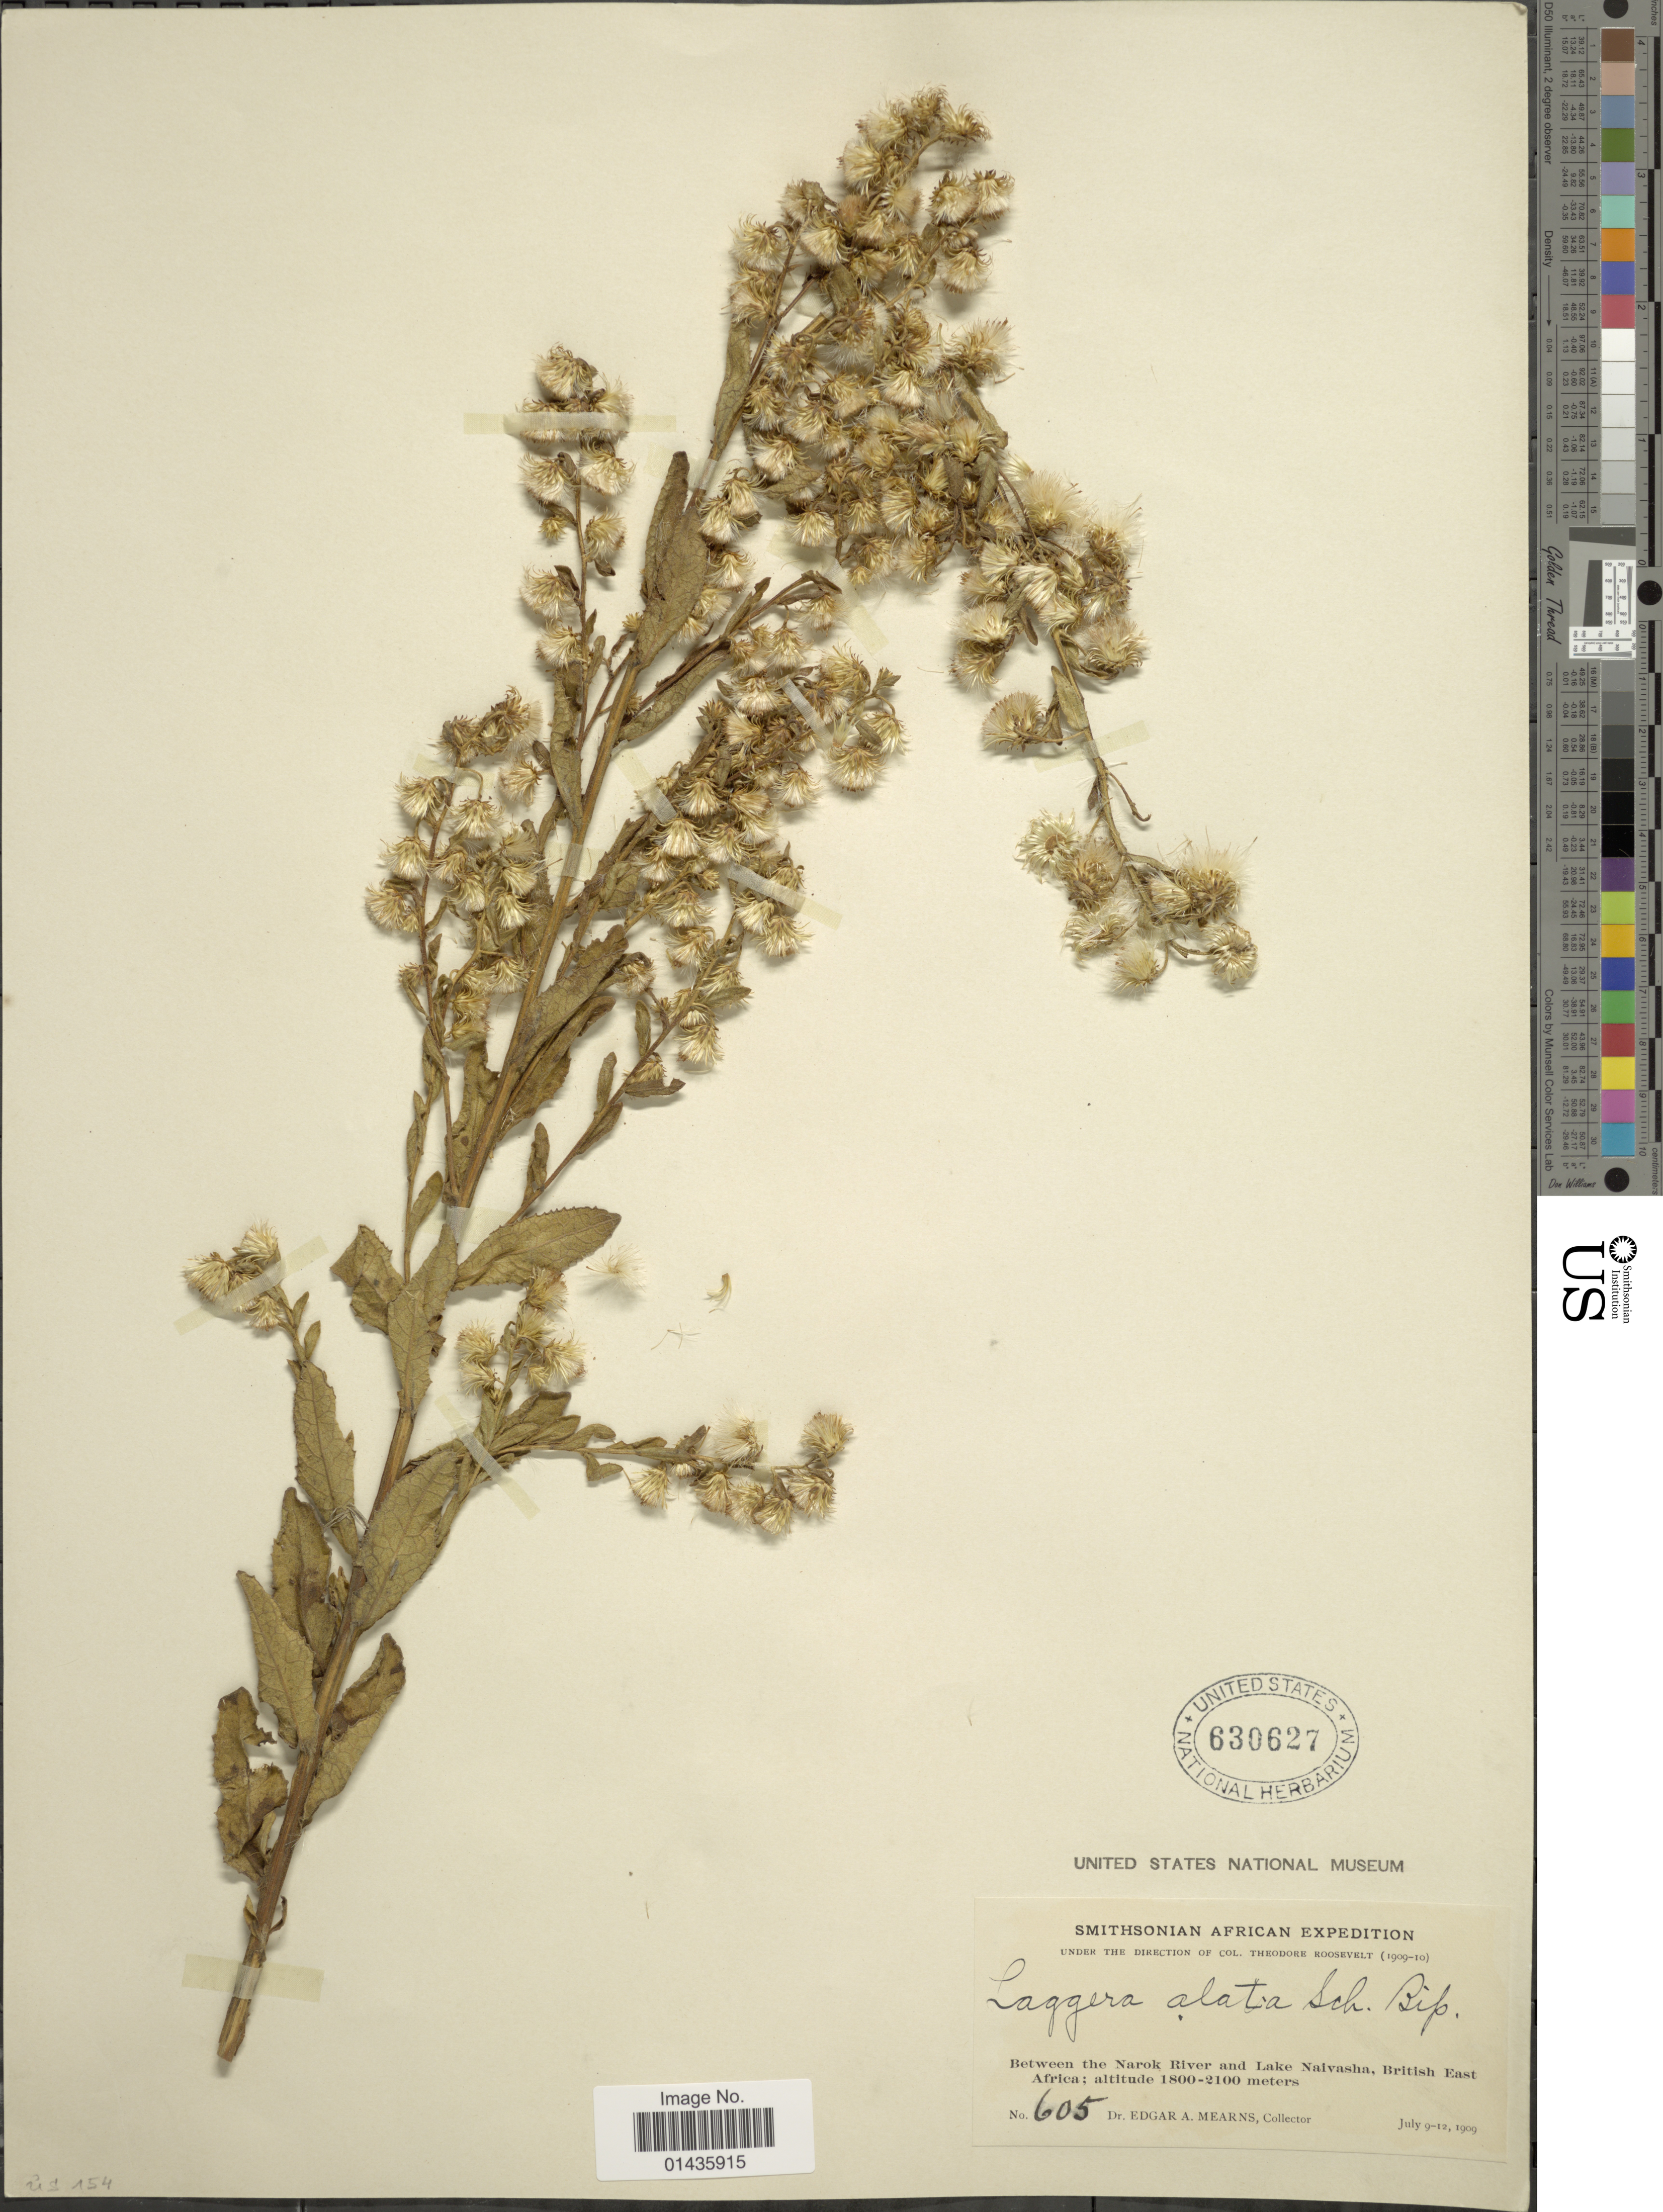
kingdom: Plantae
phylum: Tracheophyta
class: Magnoliopsida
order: Asterales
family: Asteraceae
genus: Laggera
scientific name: Laggera alata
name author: Sch. Bip.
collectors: E. A. Mearns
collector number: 605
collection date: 1909-07-09/1909-07-12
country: Kenya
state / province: Narok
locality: Between the Narok River and Lake Naivasha, British East Africa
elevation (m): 1800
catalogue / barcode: US 630627